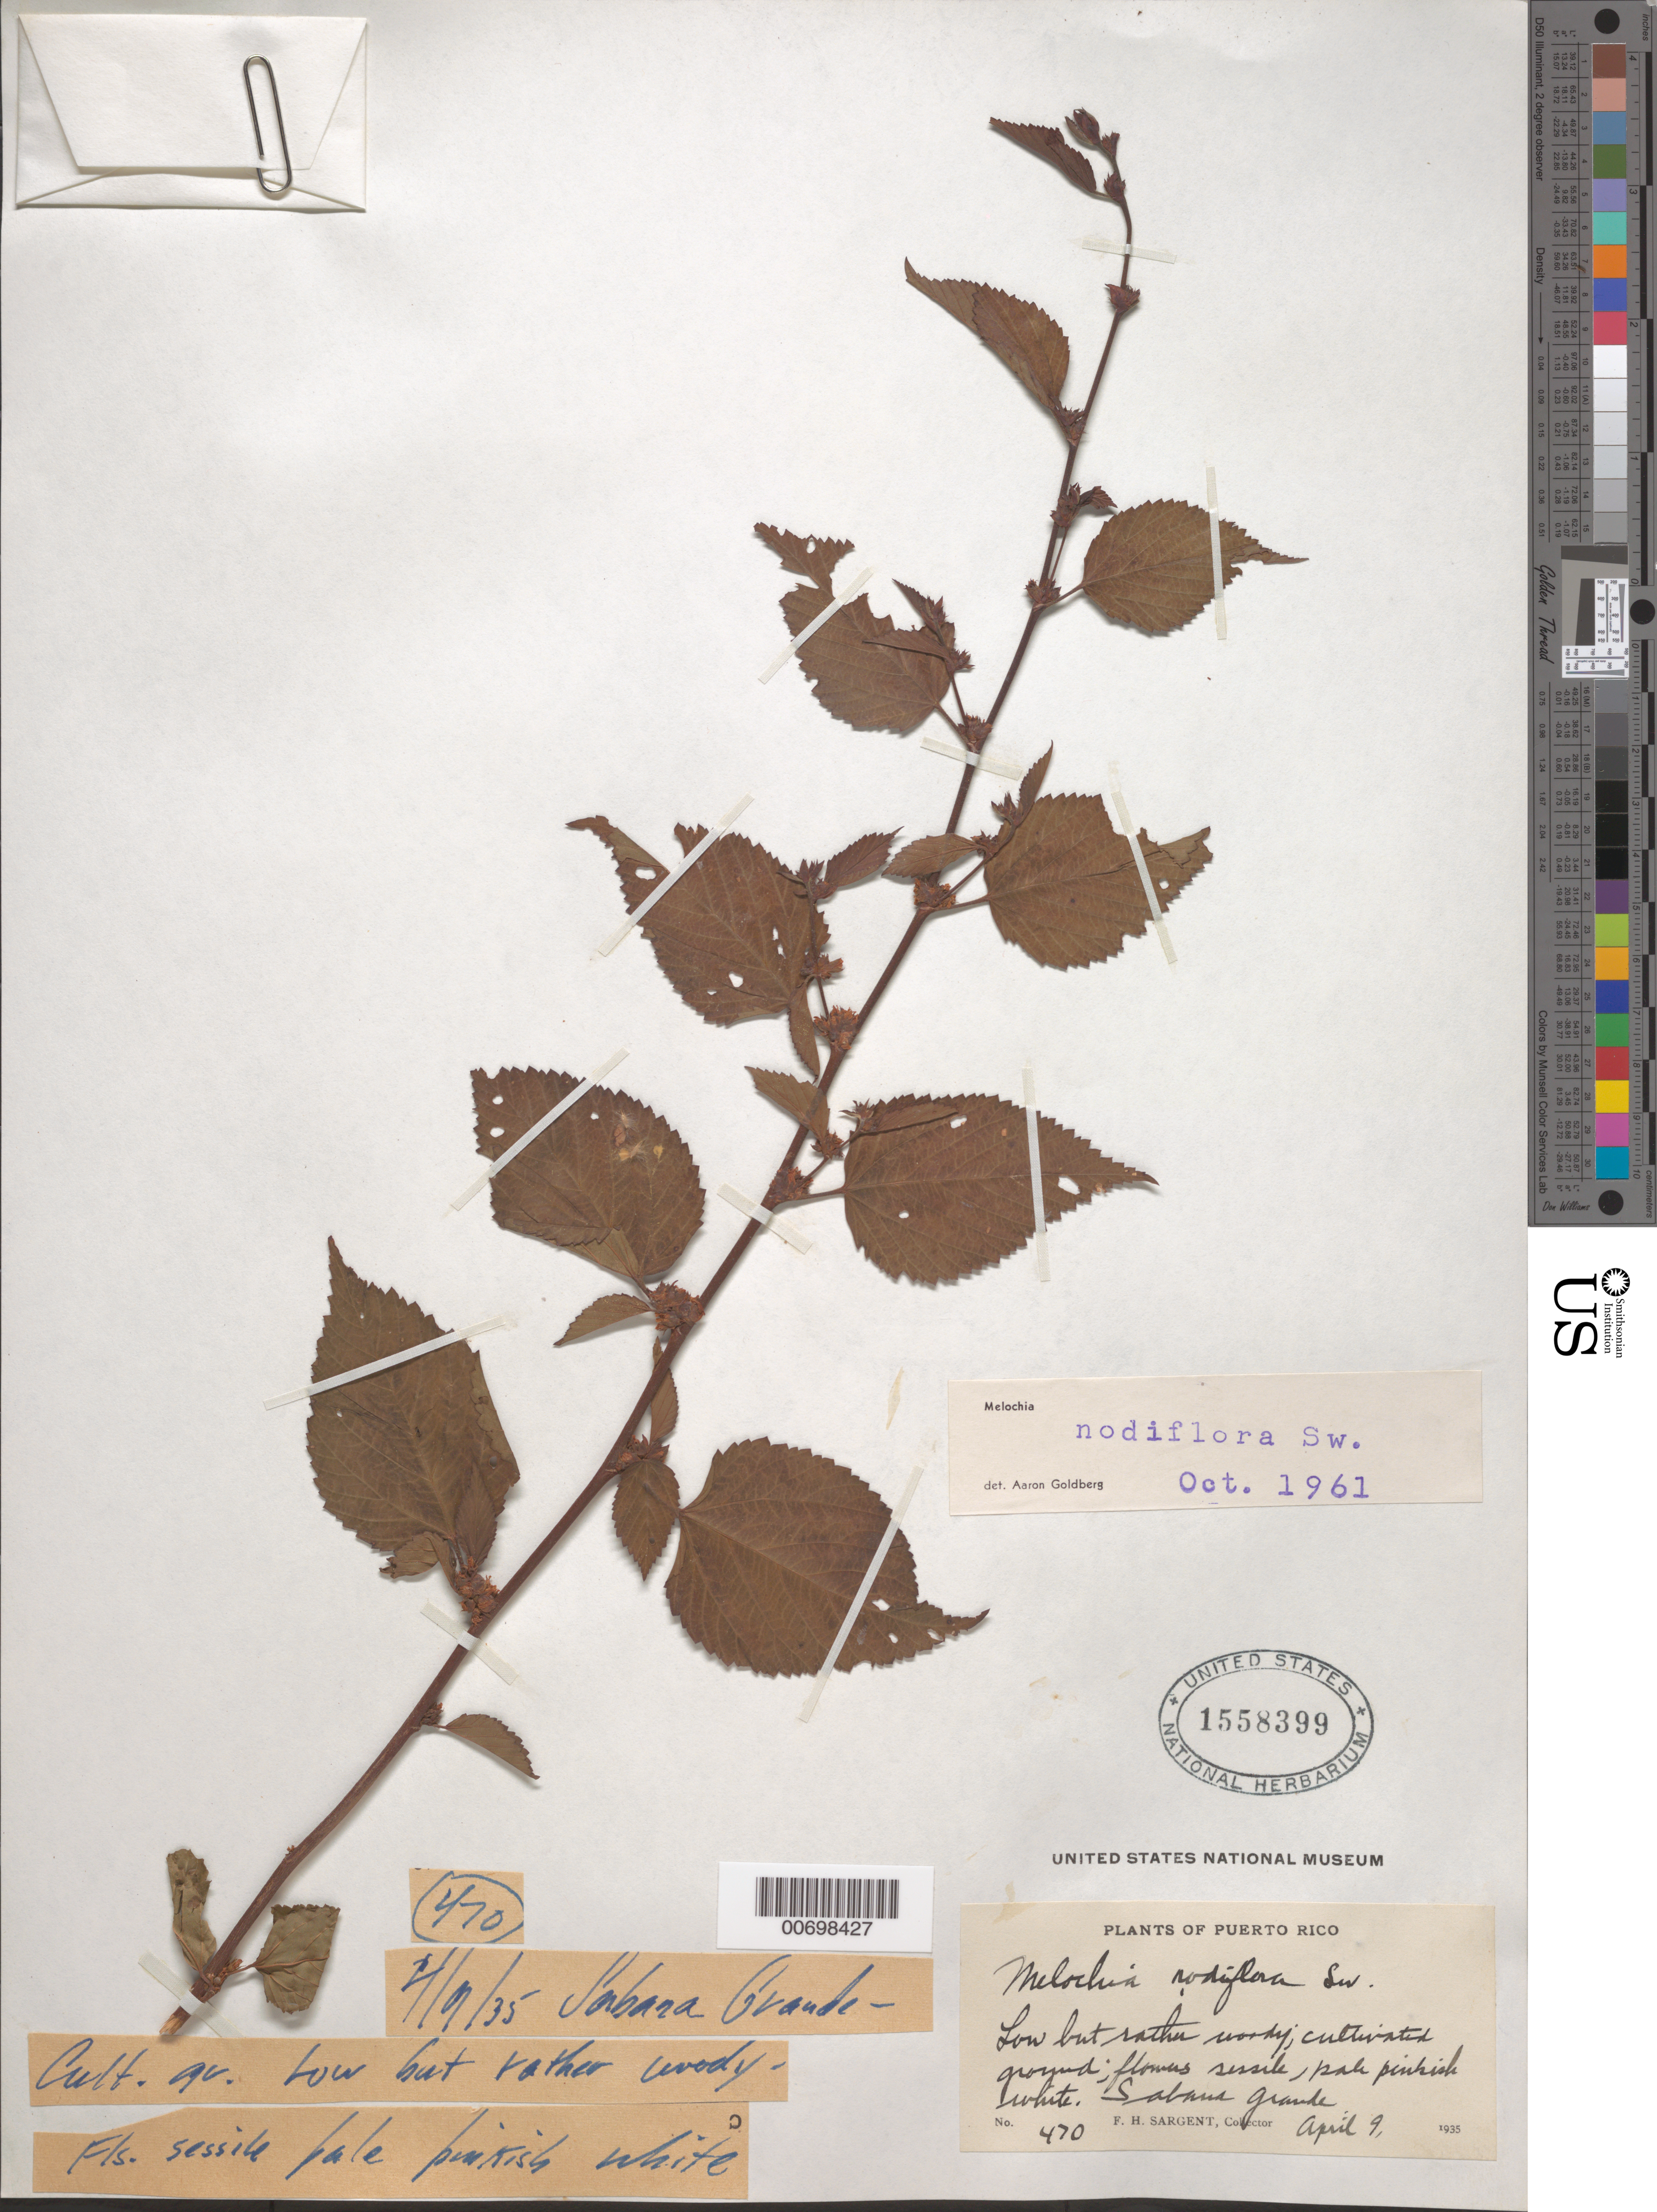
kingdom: Plantae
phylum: Tracheophyta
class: Magnoliopsida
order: Malvales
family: Malvaceae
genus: Melochia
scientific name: Melochia nodiflora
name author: Sw.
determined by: Goldberg, Aaron, (US), NMNH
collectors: F. H. Sargent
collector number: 470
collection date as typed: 09 Apr 1935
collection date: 1935-04-09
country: Puerto Rico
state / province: Sabana Grande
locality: Sabana Grande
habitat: Low but rather woody, cultivated ground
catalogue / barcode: US 1558399